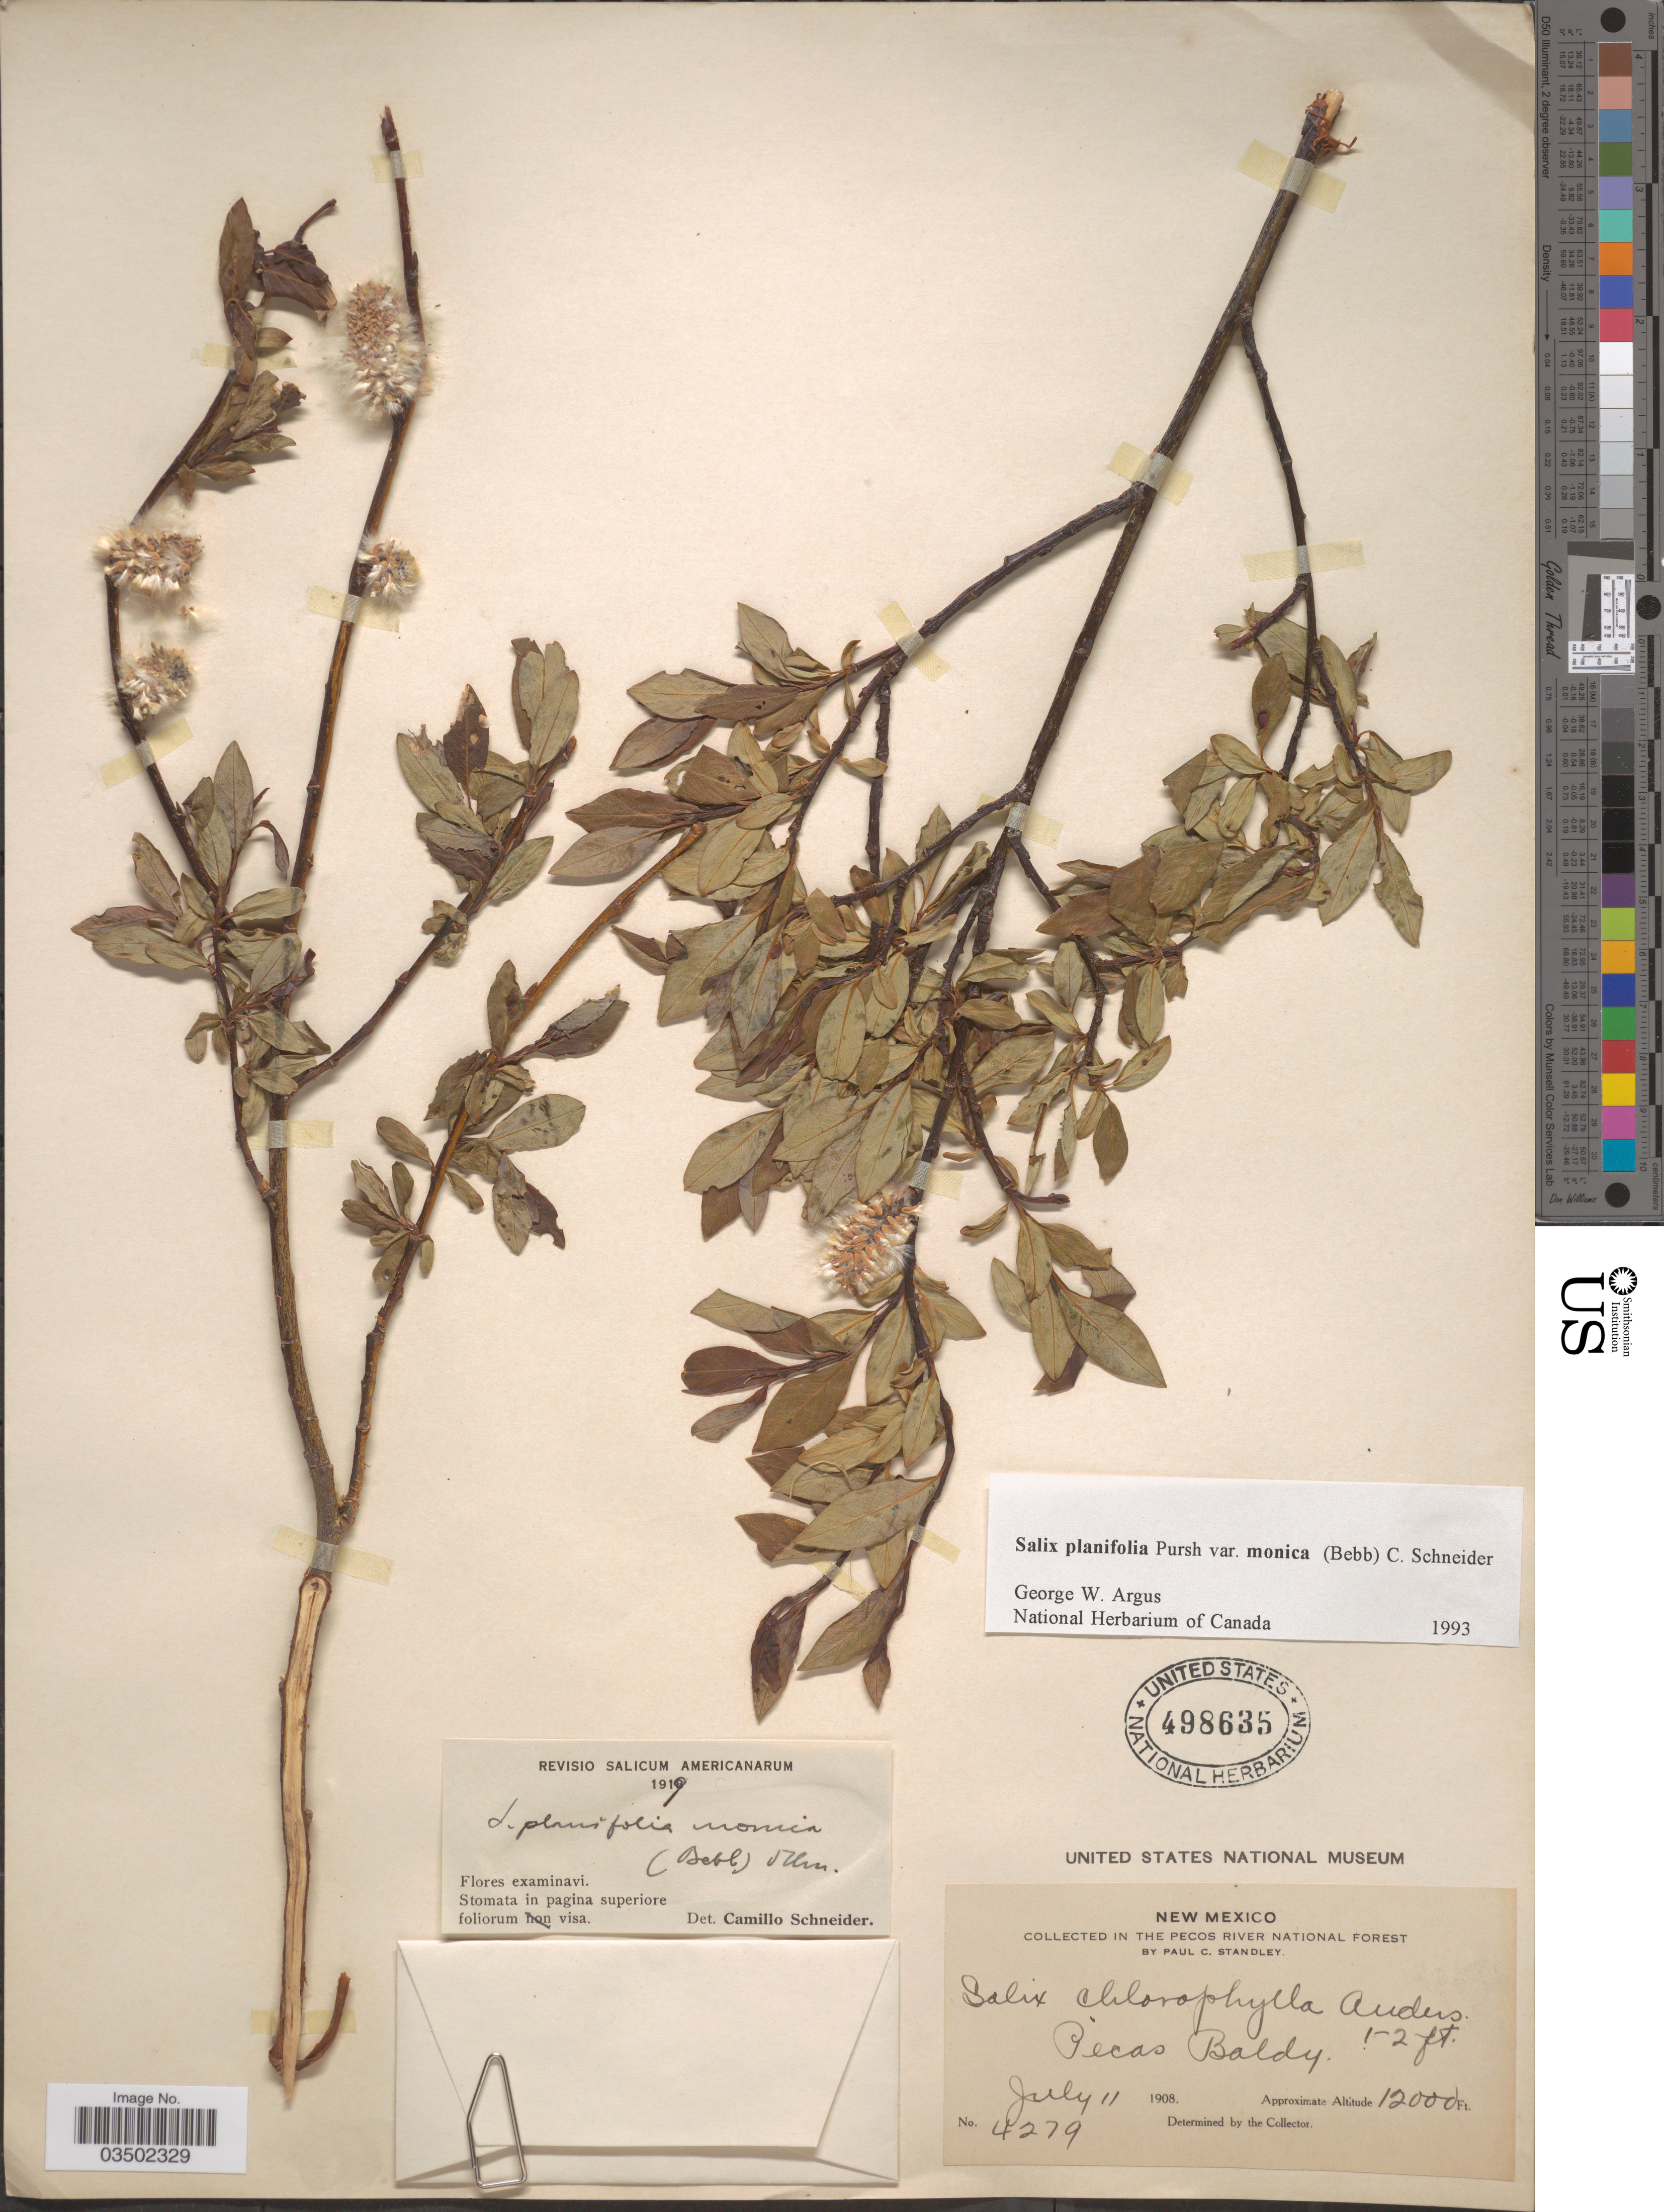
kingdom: Plantae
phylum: Tracheophyta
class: Magnoliopsida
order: Malpighiales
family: Salicaceae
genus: Salix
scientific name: Salix planifolia var. monica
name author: (Bebb) C.K. Schneid.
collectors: P. C. Standley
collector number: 4279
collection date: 1908-07-11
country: United States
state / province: New Mexico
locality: In the Pecos River National Forest. Pecos Baldy.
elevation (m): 3658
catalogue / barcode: US 498635